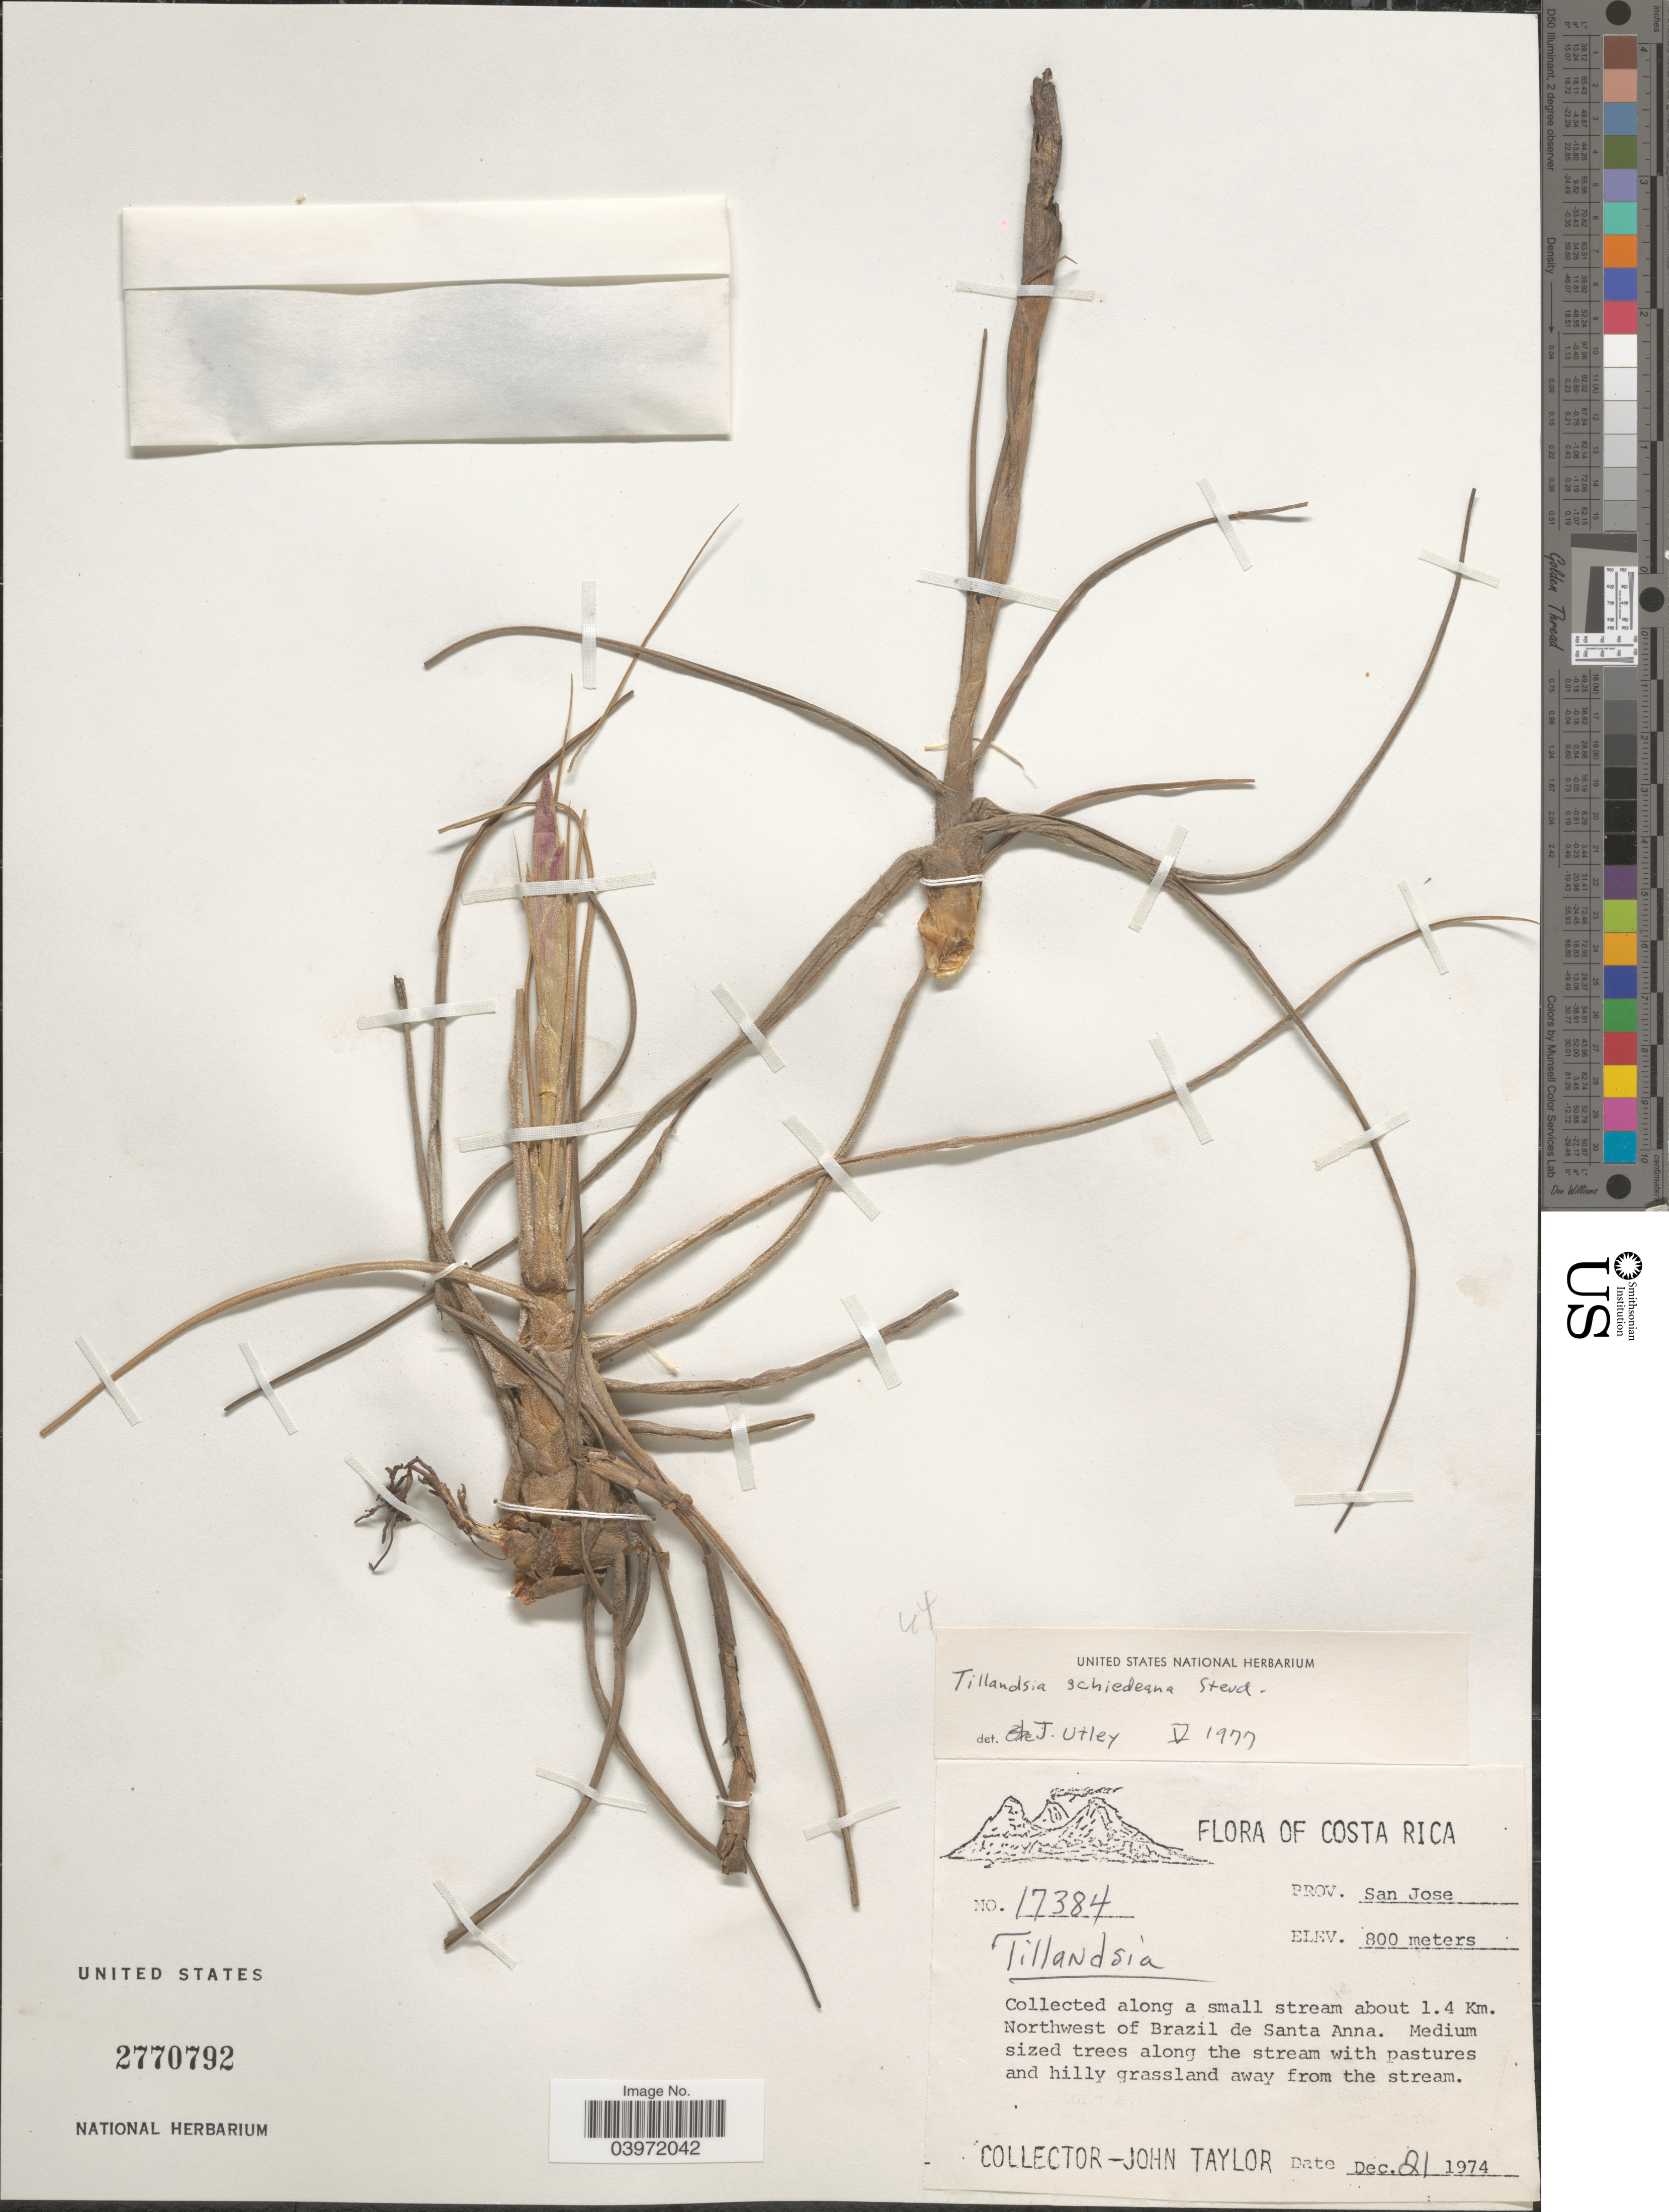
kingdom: Plantae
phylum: Tracheophyta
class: Liliopsida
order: Poales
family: Bromeliaceae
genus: Tillandsia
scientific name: Tillandsia schiedeana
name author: Steud.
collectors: J. Taylor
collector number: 17384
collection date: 1974-12-21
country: Costa Rica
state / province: San José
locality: Along a small stream about 1.4 Km. Northwest of Brazil de Santa Anna.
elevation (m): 800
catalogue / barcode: US 2770792